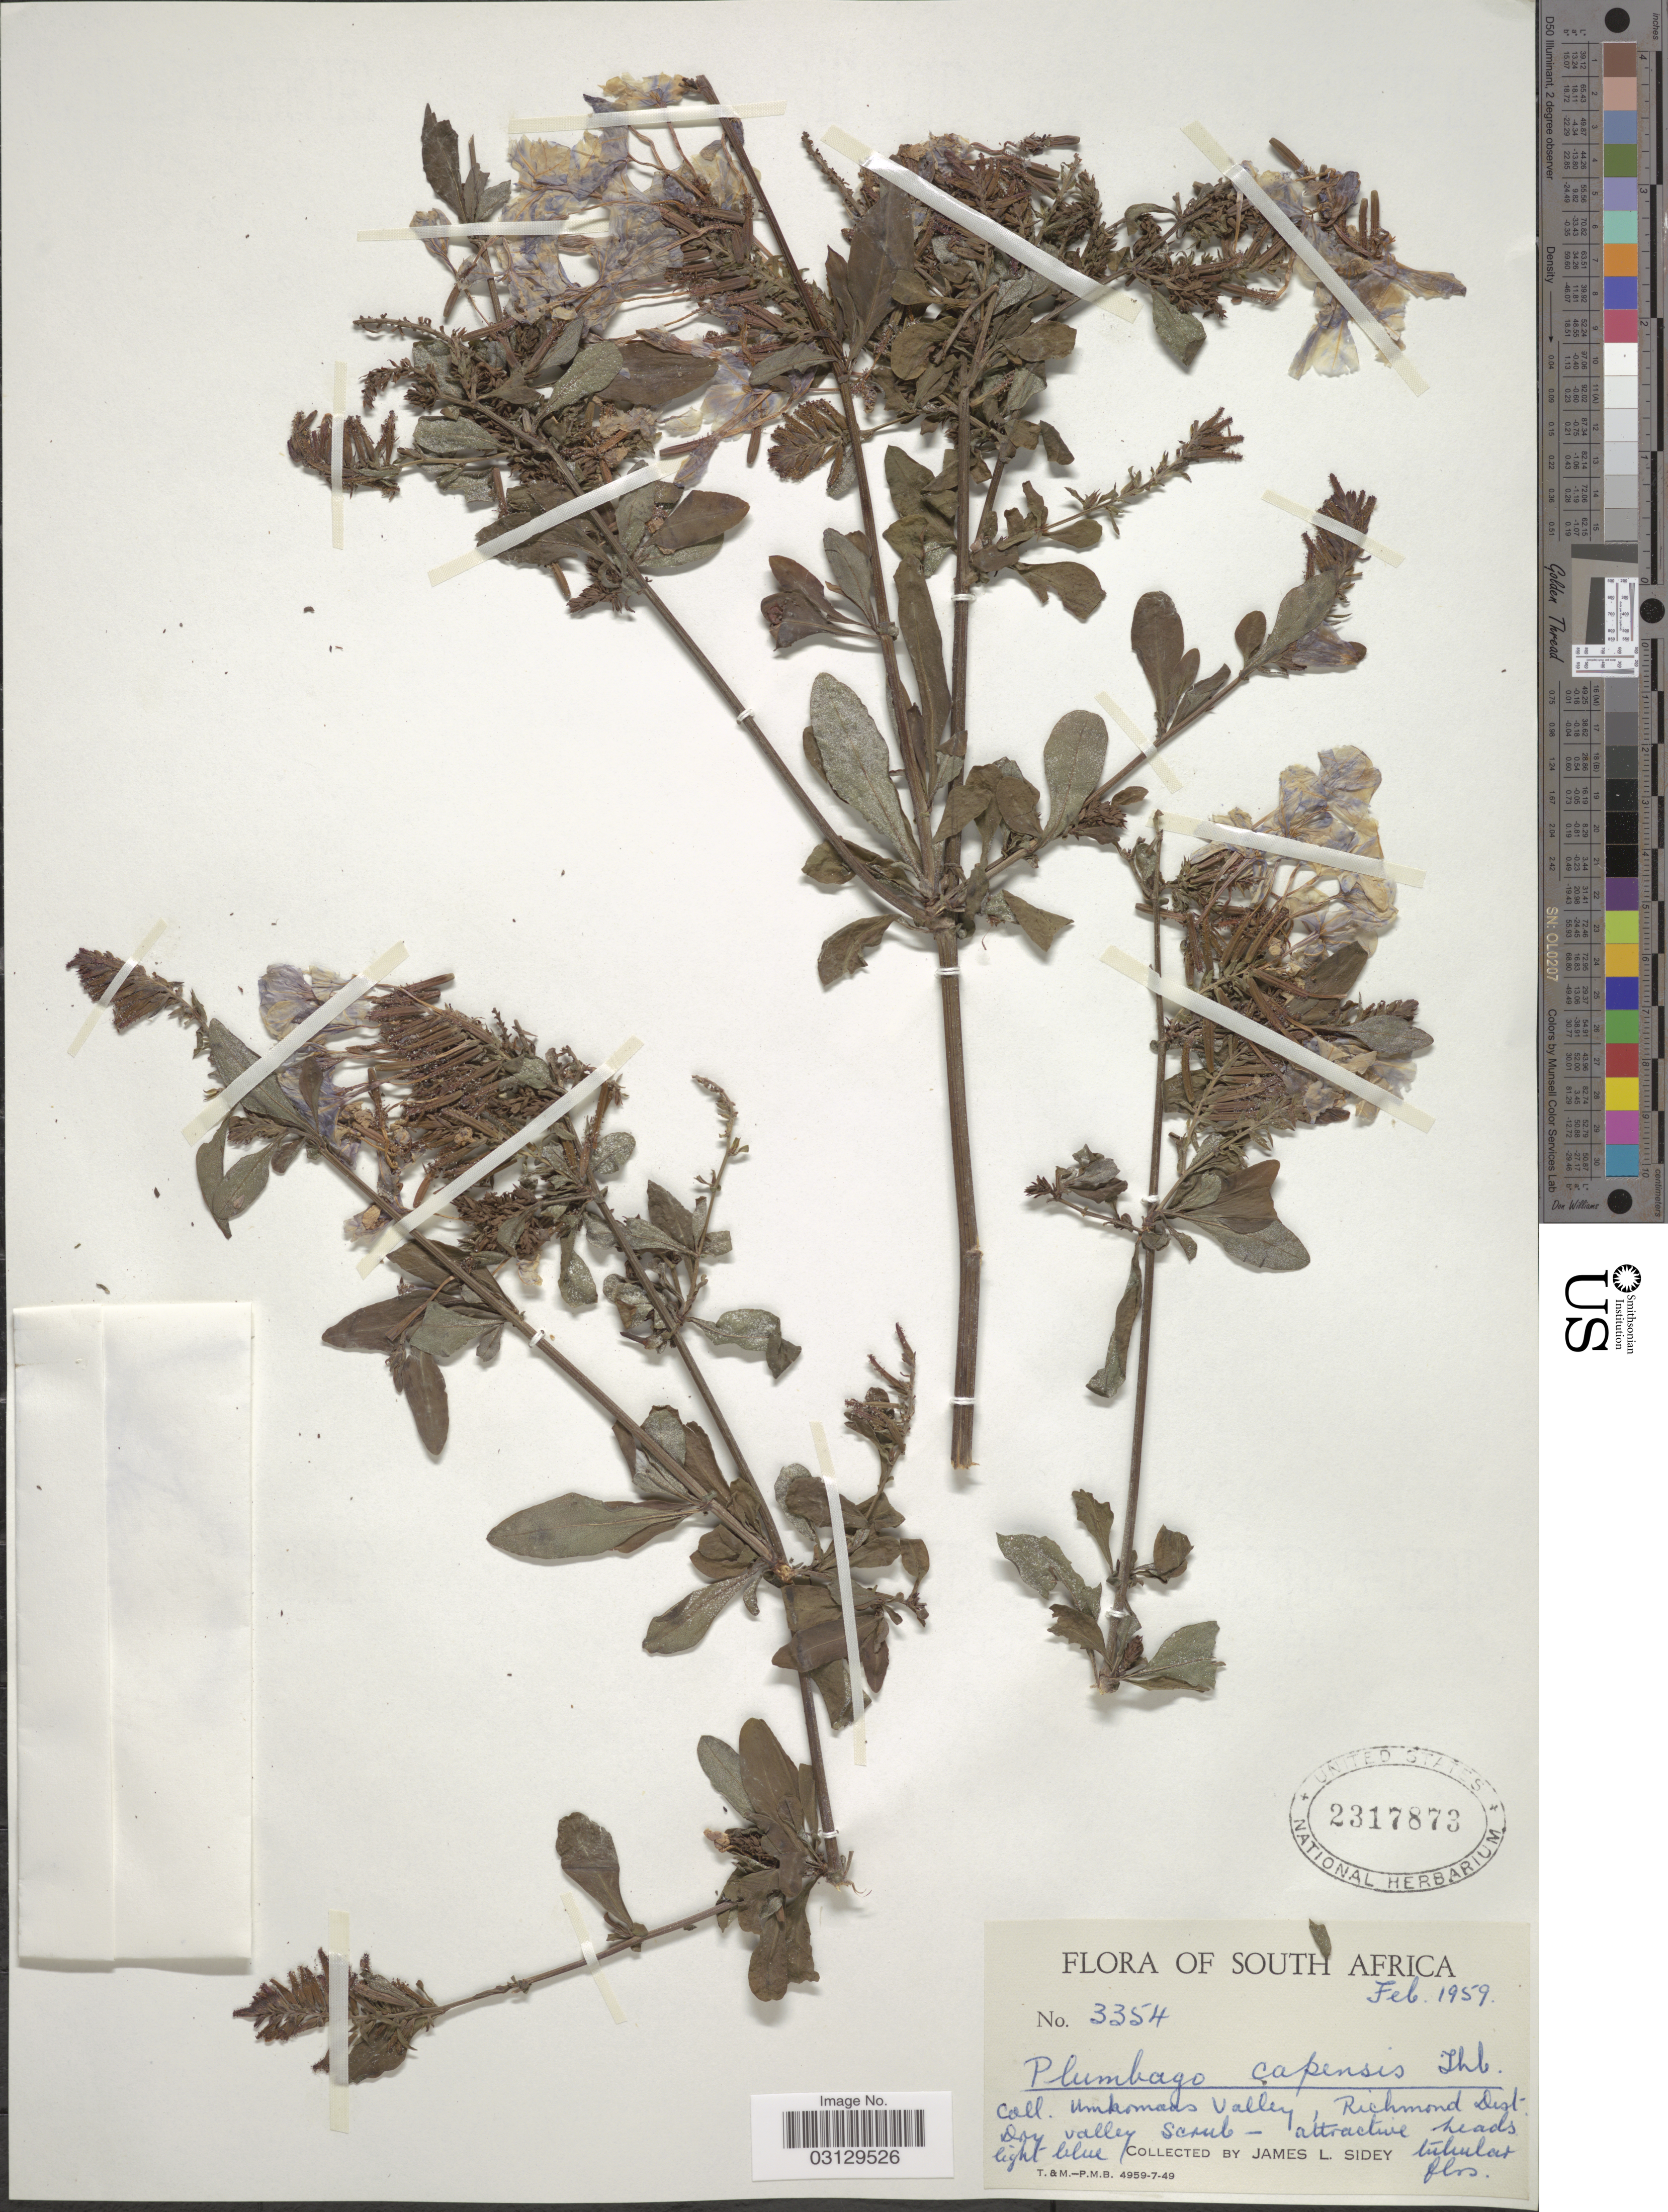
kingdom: Plantae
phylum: Tracheophyta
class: Magnoliopsida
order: Caryophyllales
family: Plumbaginaceae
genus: Plumbago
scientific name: Plumbago auriculata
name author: Lam.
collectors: J. L. Sidey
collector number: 3354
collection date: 1959-02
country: South Africa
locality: Umkomaas Valley, Richmond Dist.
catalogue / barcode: US 2317873